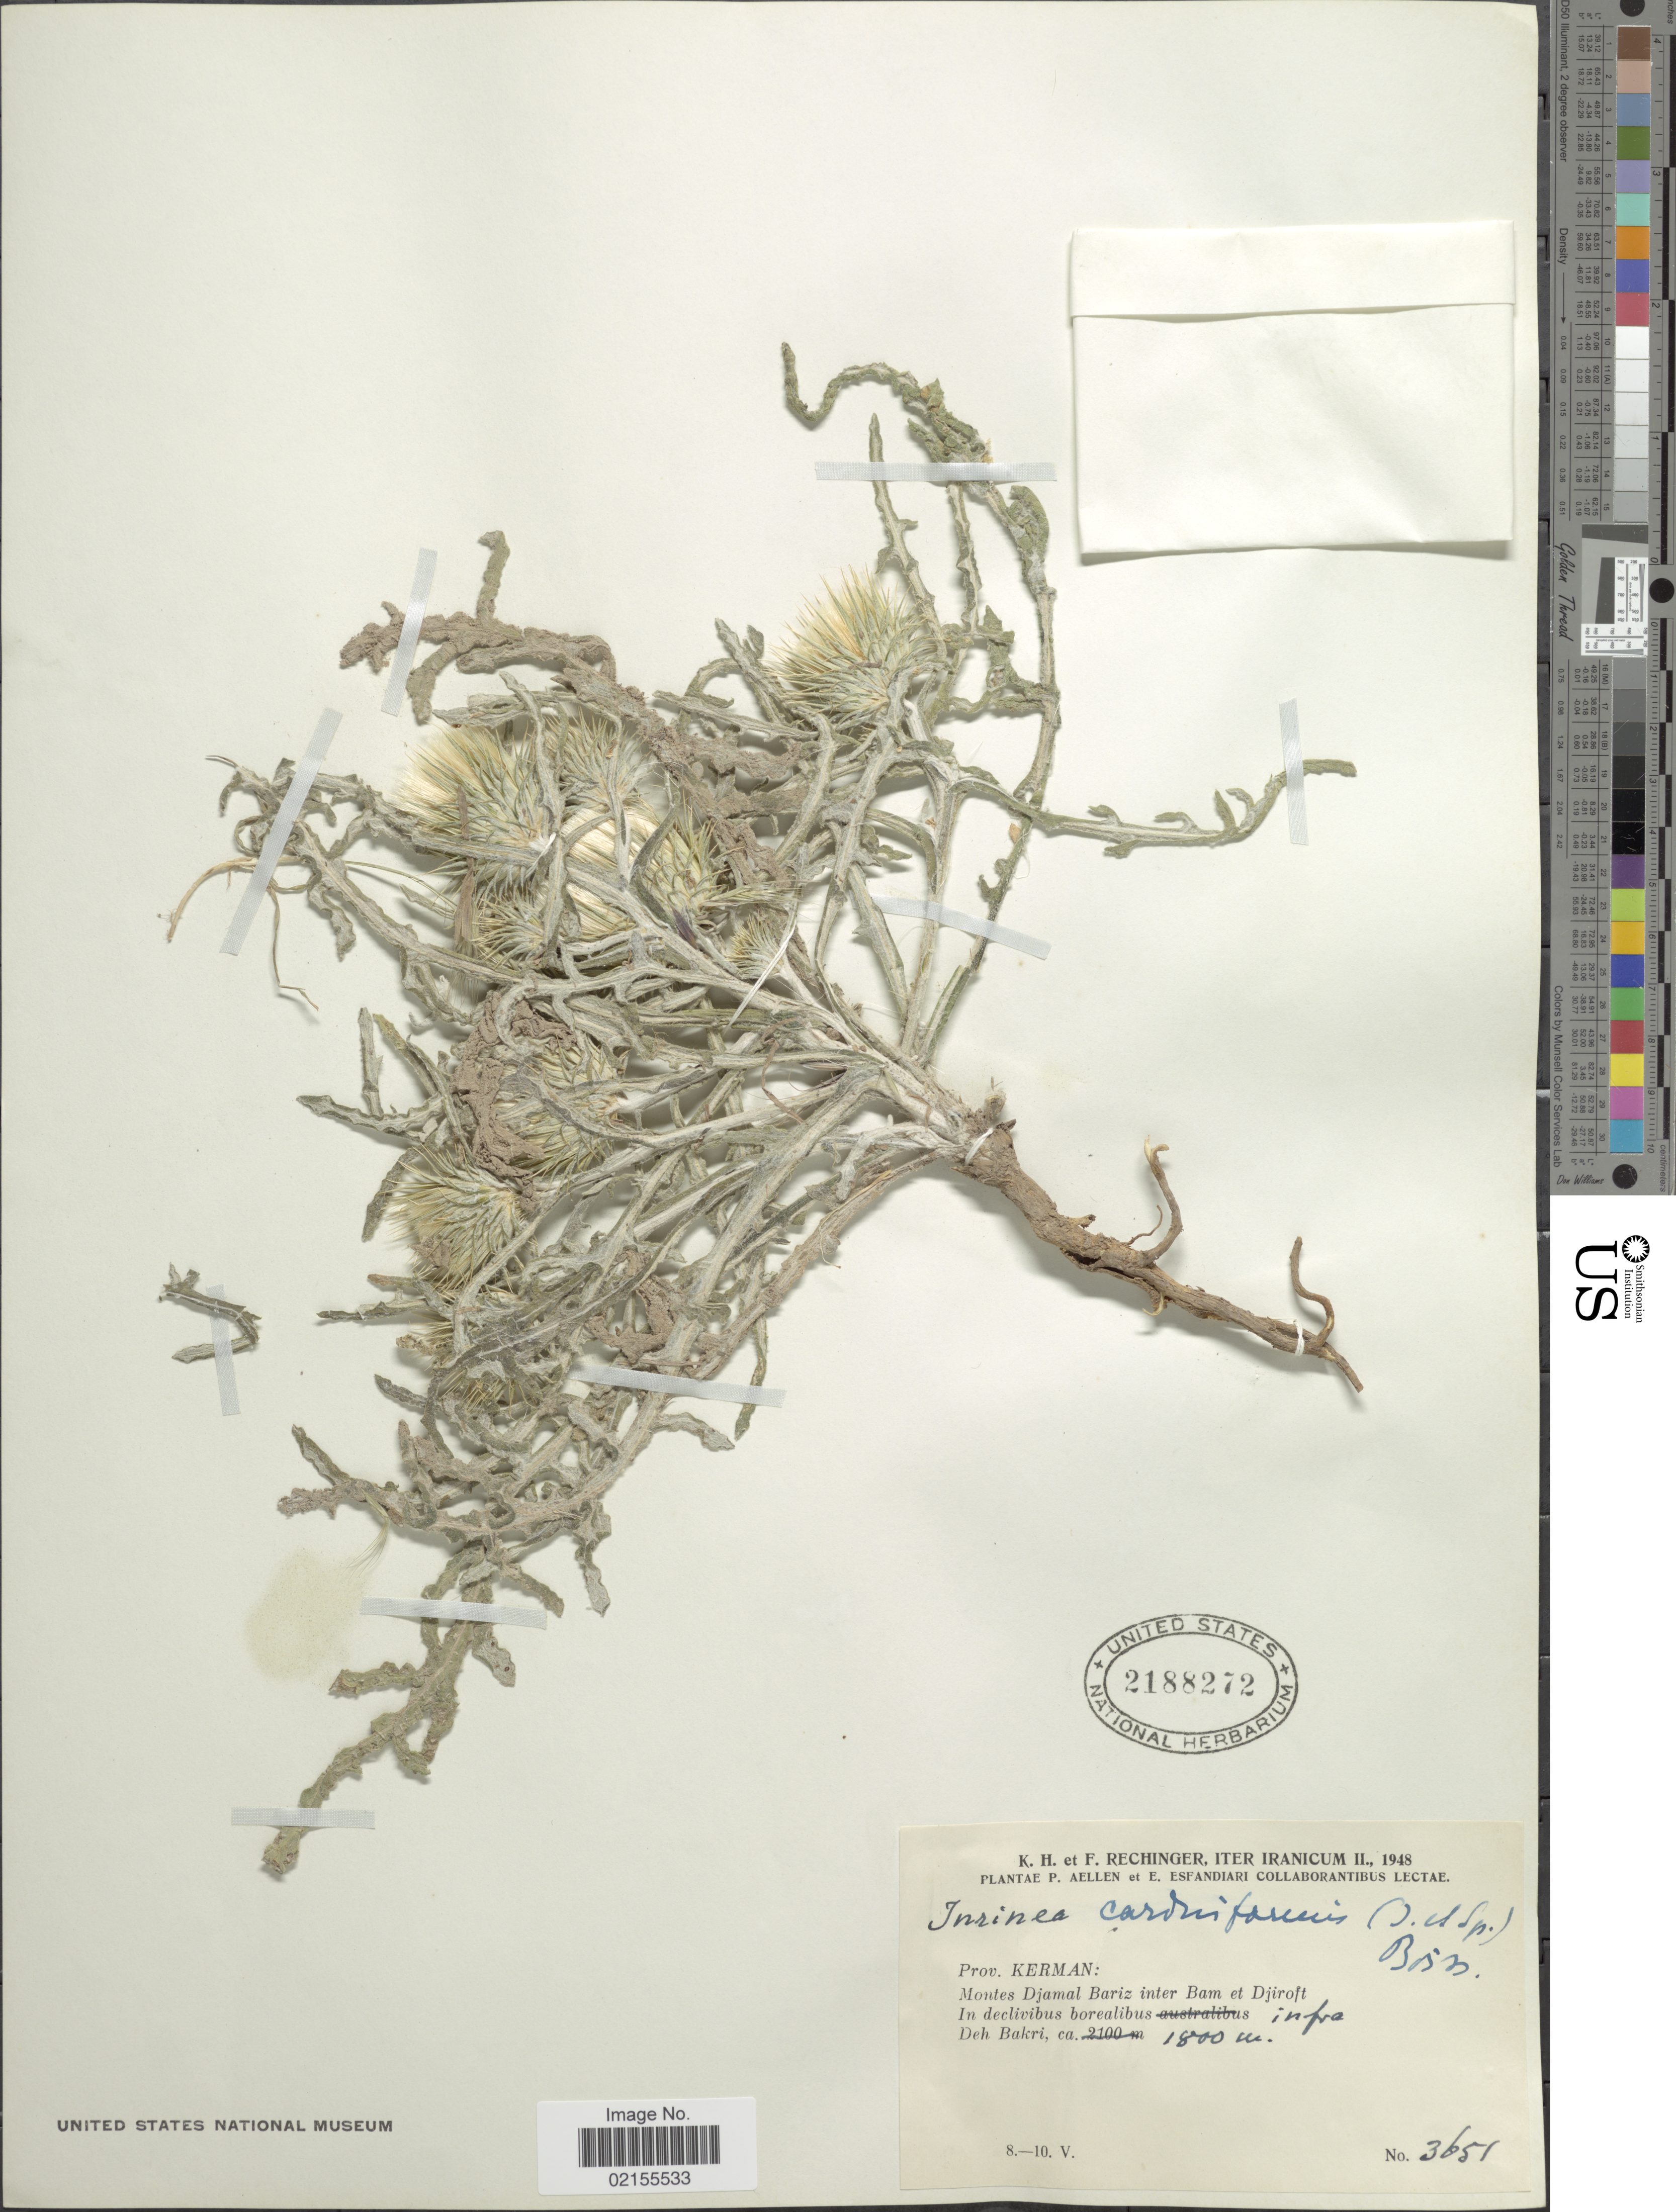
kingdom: Plantae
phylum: Tracheophyta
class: Magnoliopsida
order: Asterales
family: Asteraceae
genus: Jurinea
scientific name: Jurinea carduiformis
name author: (Jaub. & Spach) Boiss.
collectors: K. H. Rechinger & F. Rechinger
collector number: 3651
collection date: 1948-05-08/1948-05-10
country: Iran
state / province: Kerman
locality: Montes Djamal Bariz Bam et Djiroft, Deh Bakri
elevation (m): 1800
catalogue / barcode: US 2188272